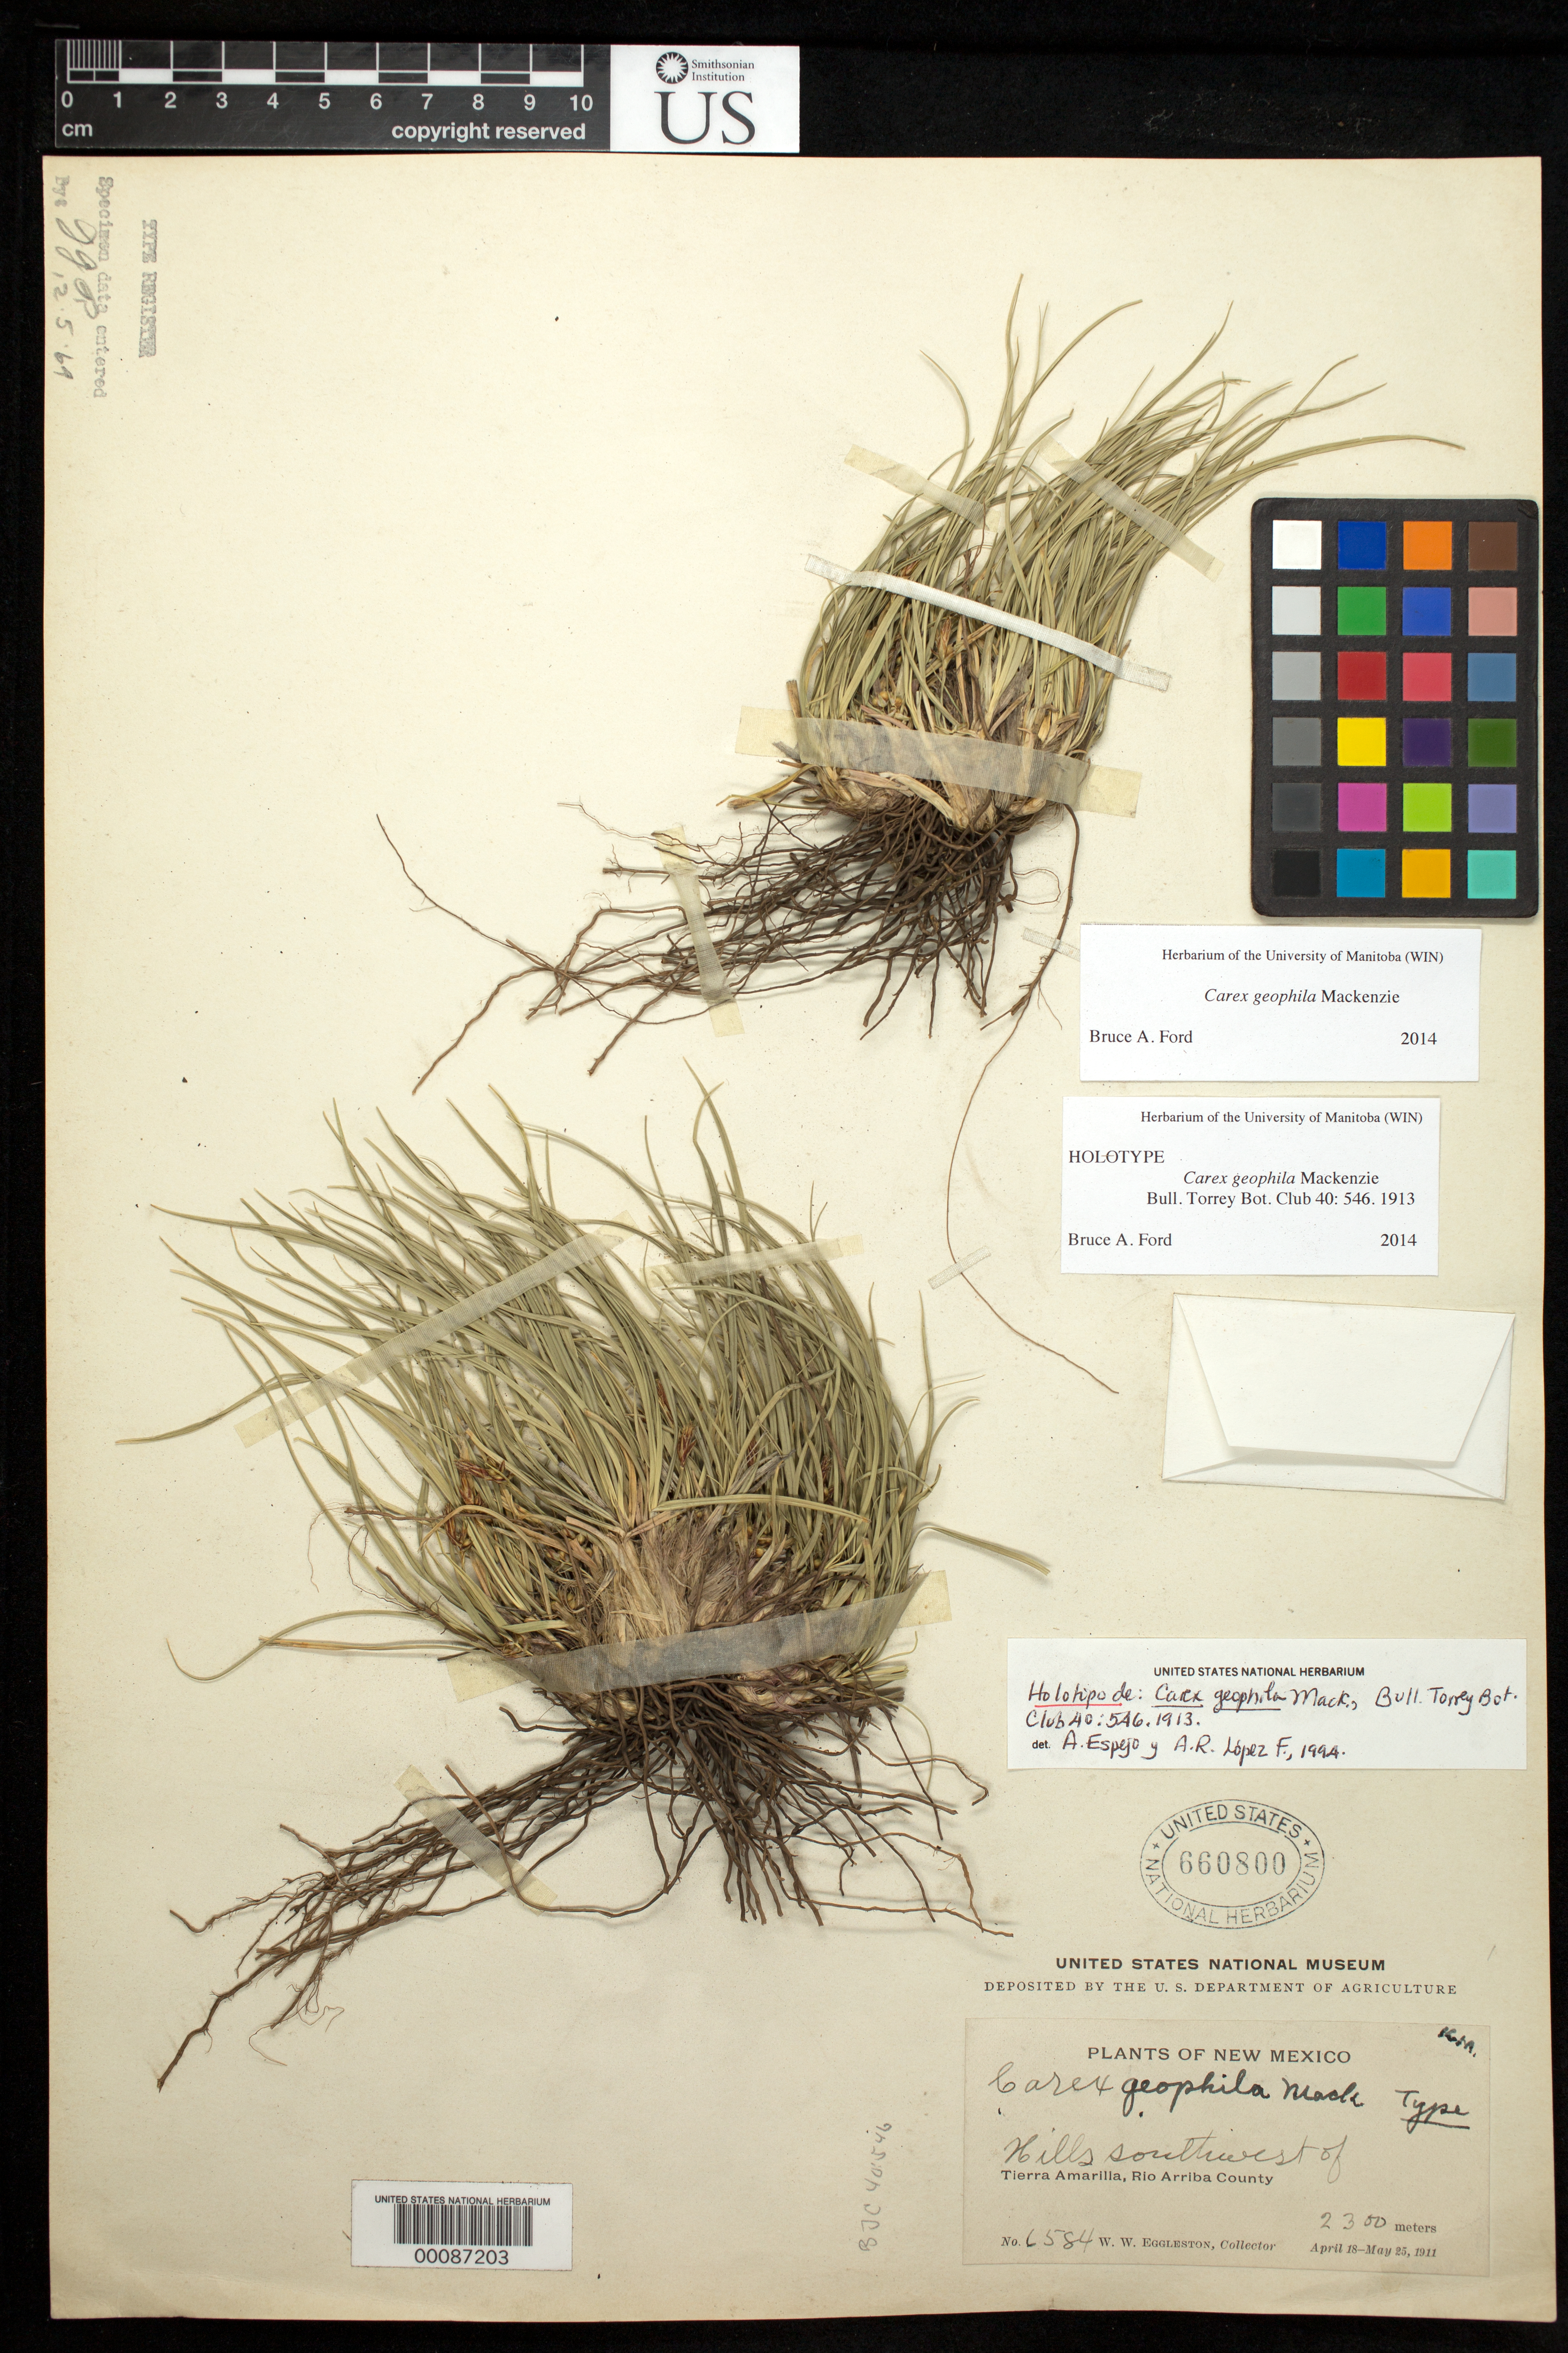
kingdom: Plantae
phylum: Tracheophyta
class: Liliopsida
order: Poales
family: Cyperaceae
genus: Carex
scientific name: Carex geophila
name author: Mack.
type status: Holotype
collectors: W. W. Eggleston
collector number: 6584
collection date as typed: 18 Apr 1911 to 25 May 1911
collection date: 1911-04-18/1911-05-25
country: United States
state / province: New Mexico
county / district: Rio Arriba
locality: Tierra Amarilla.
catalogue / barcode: US 660800